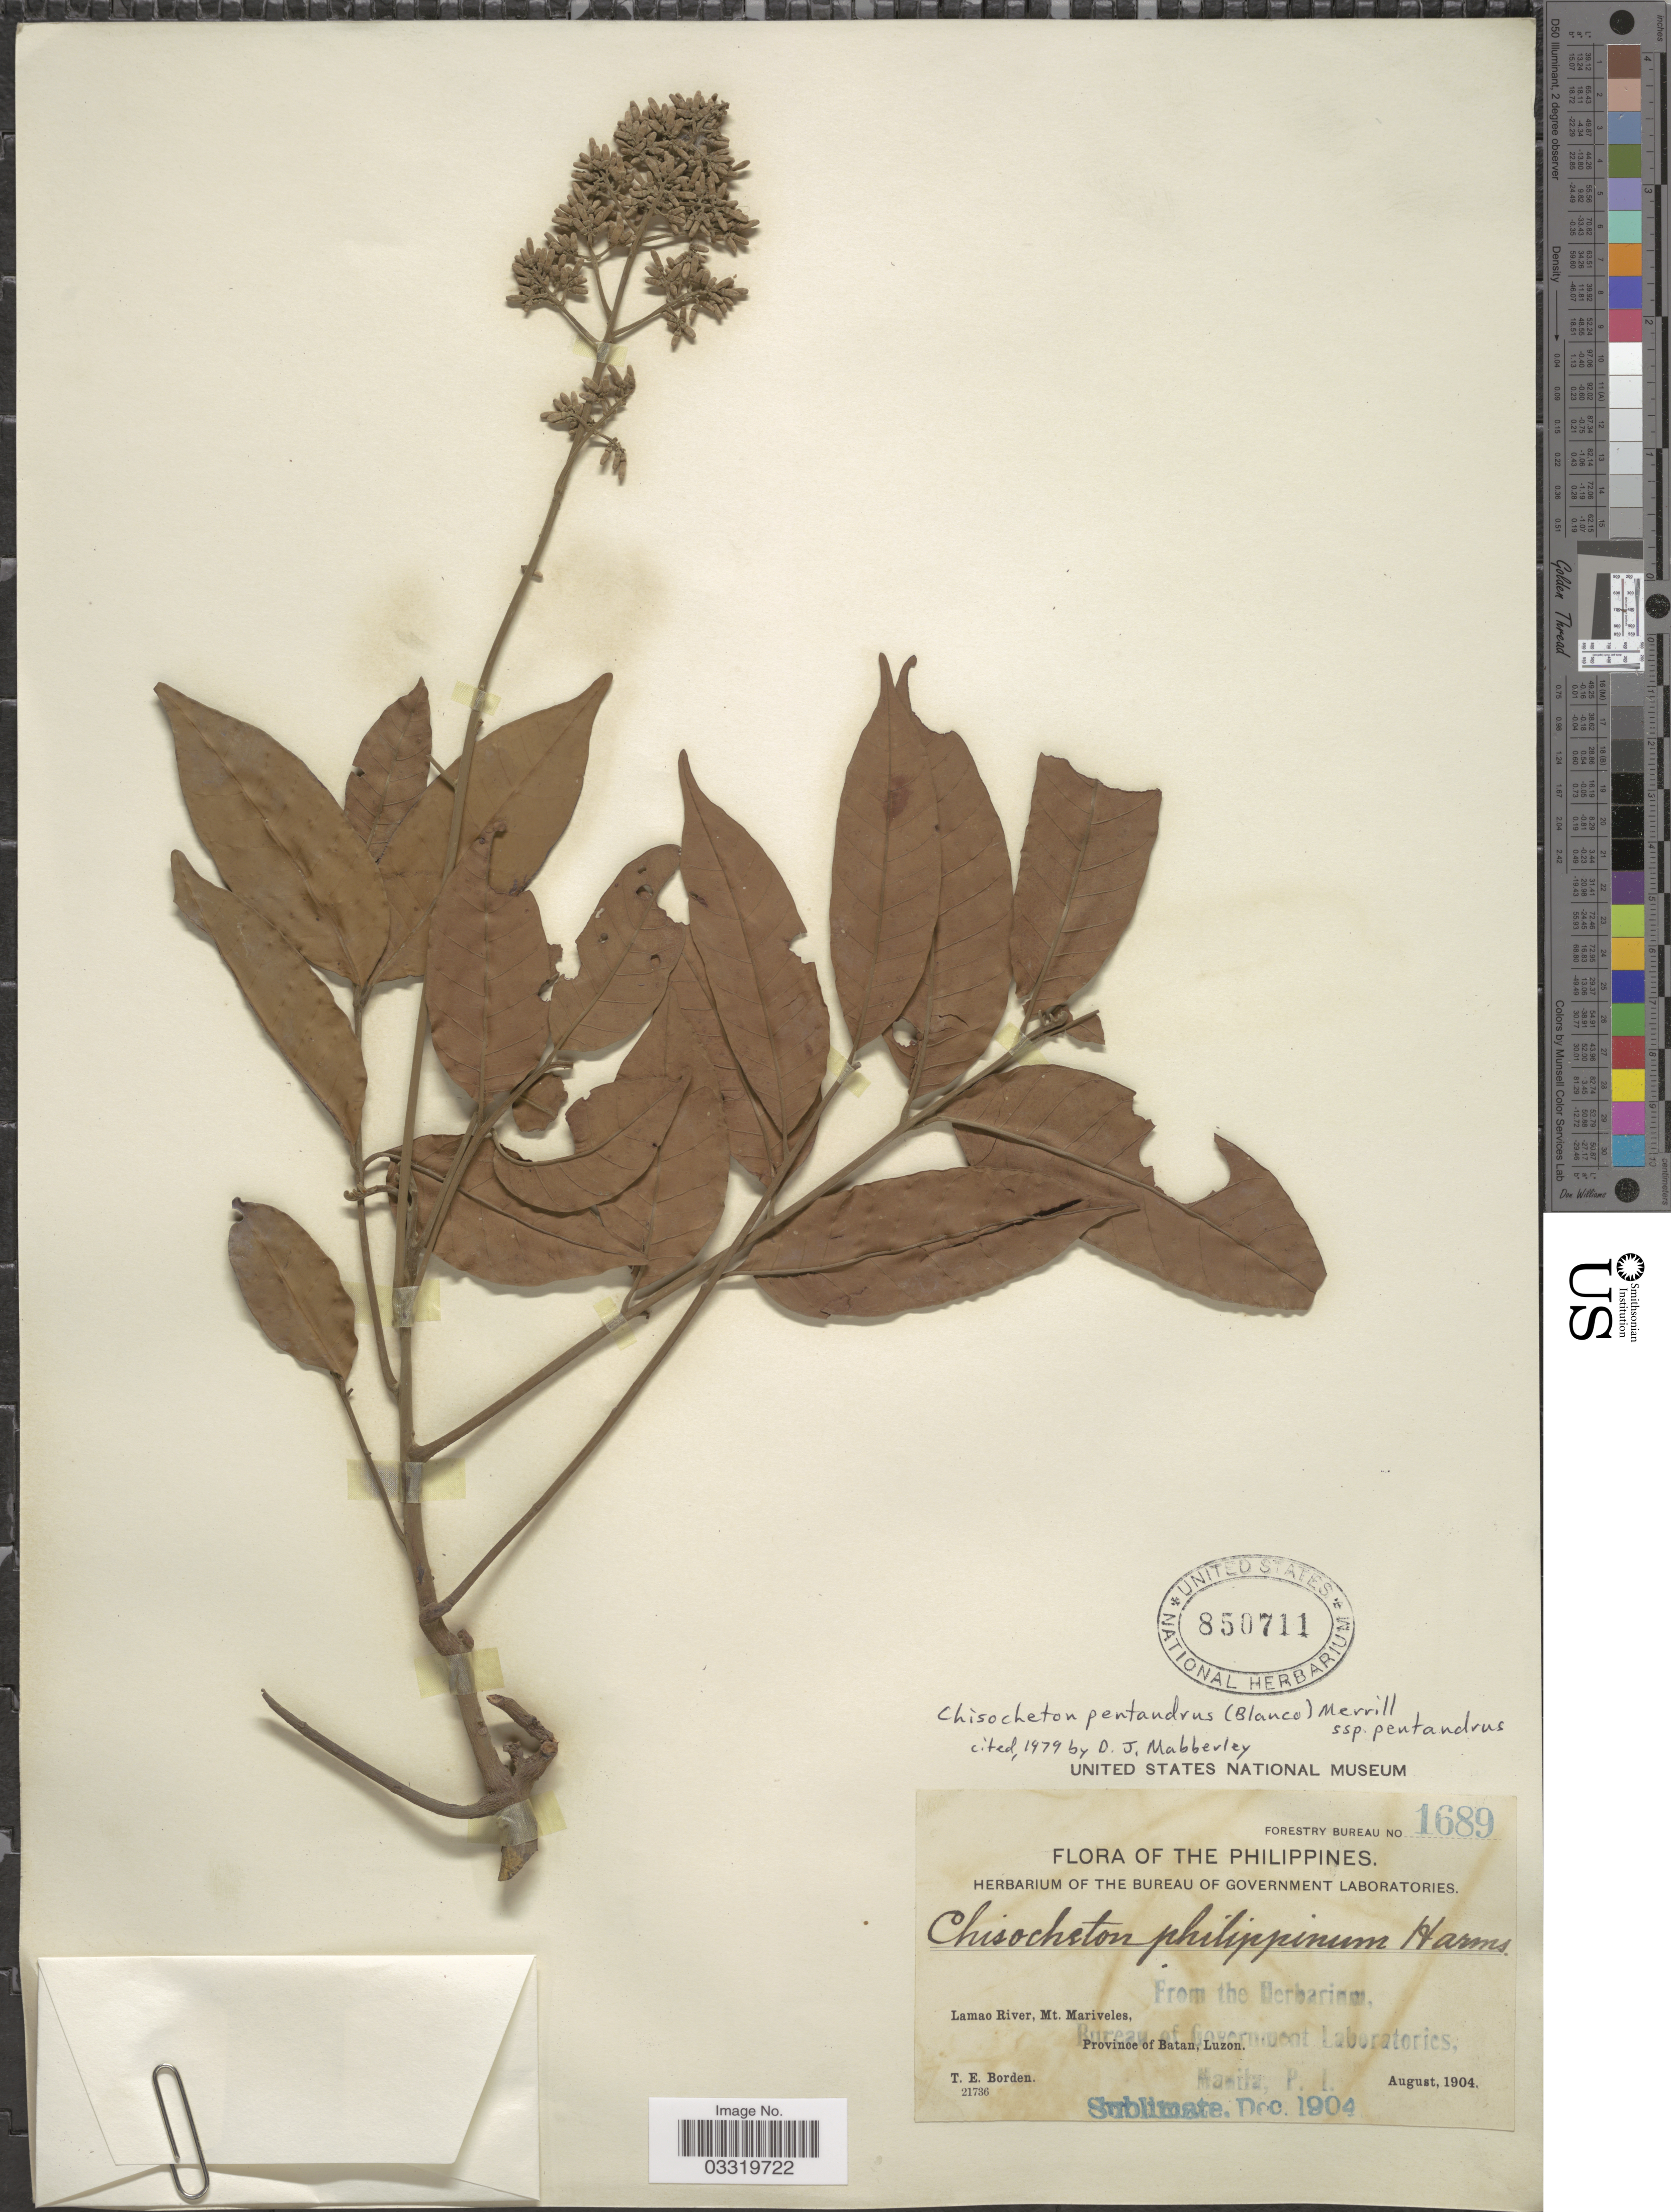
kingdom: Plantae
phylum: Tracheophyta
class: Magnoliopsida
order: Sapindales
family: Meliaceae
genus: Chisocheton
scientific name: Chisocheton pentandrus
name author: (Blanco) Merr.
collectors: T. E. Borden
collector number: Forestry Bureau 1689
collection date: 1904-08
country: Philippines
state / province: Cagayan Valley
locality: Lamao River, Mt. Mariveles, Province of Batan, Luzon.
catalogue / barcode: US 850711